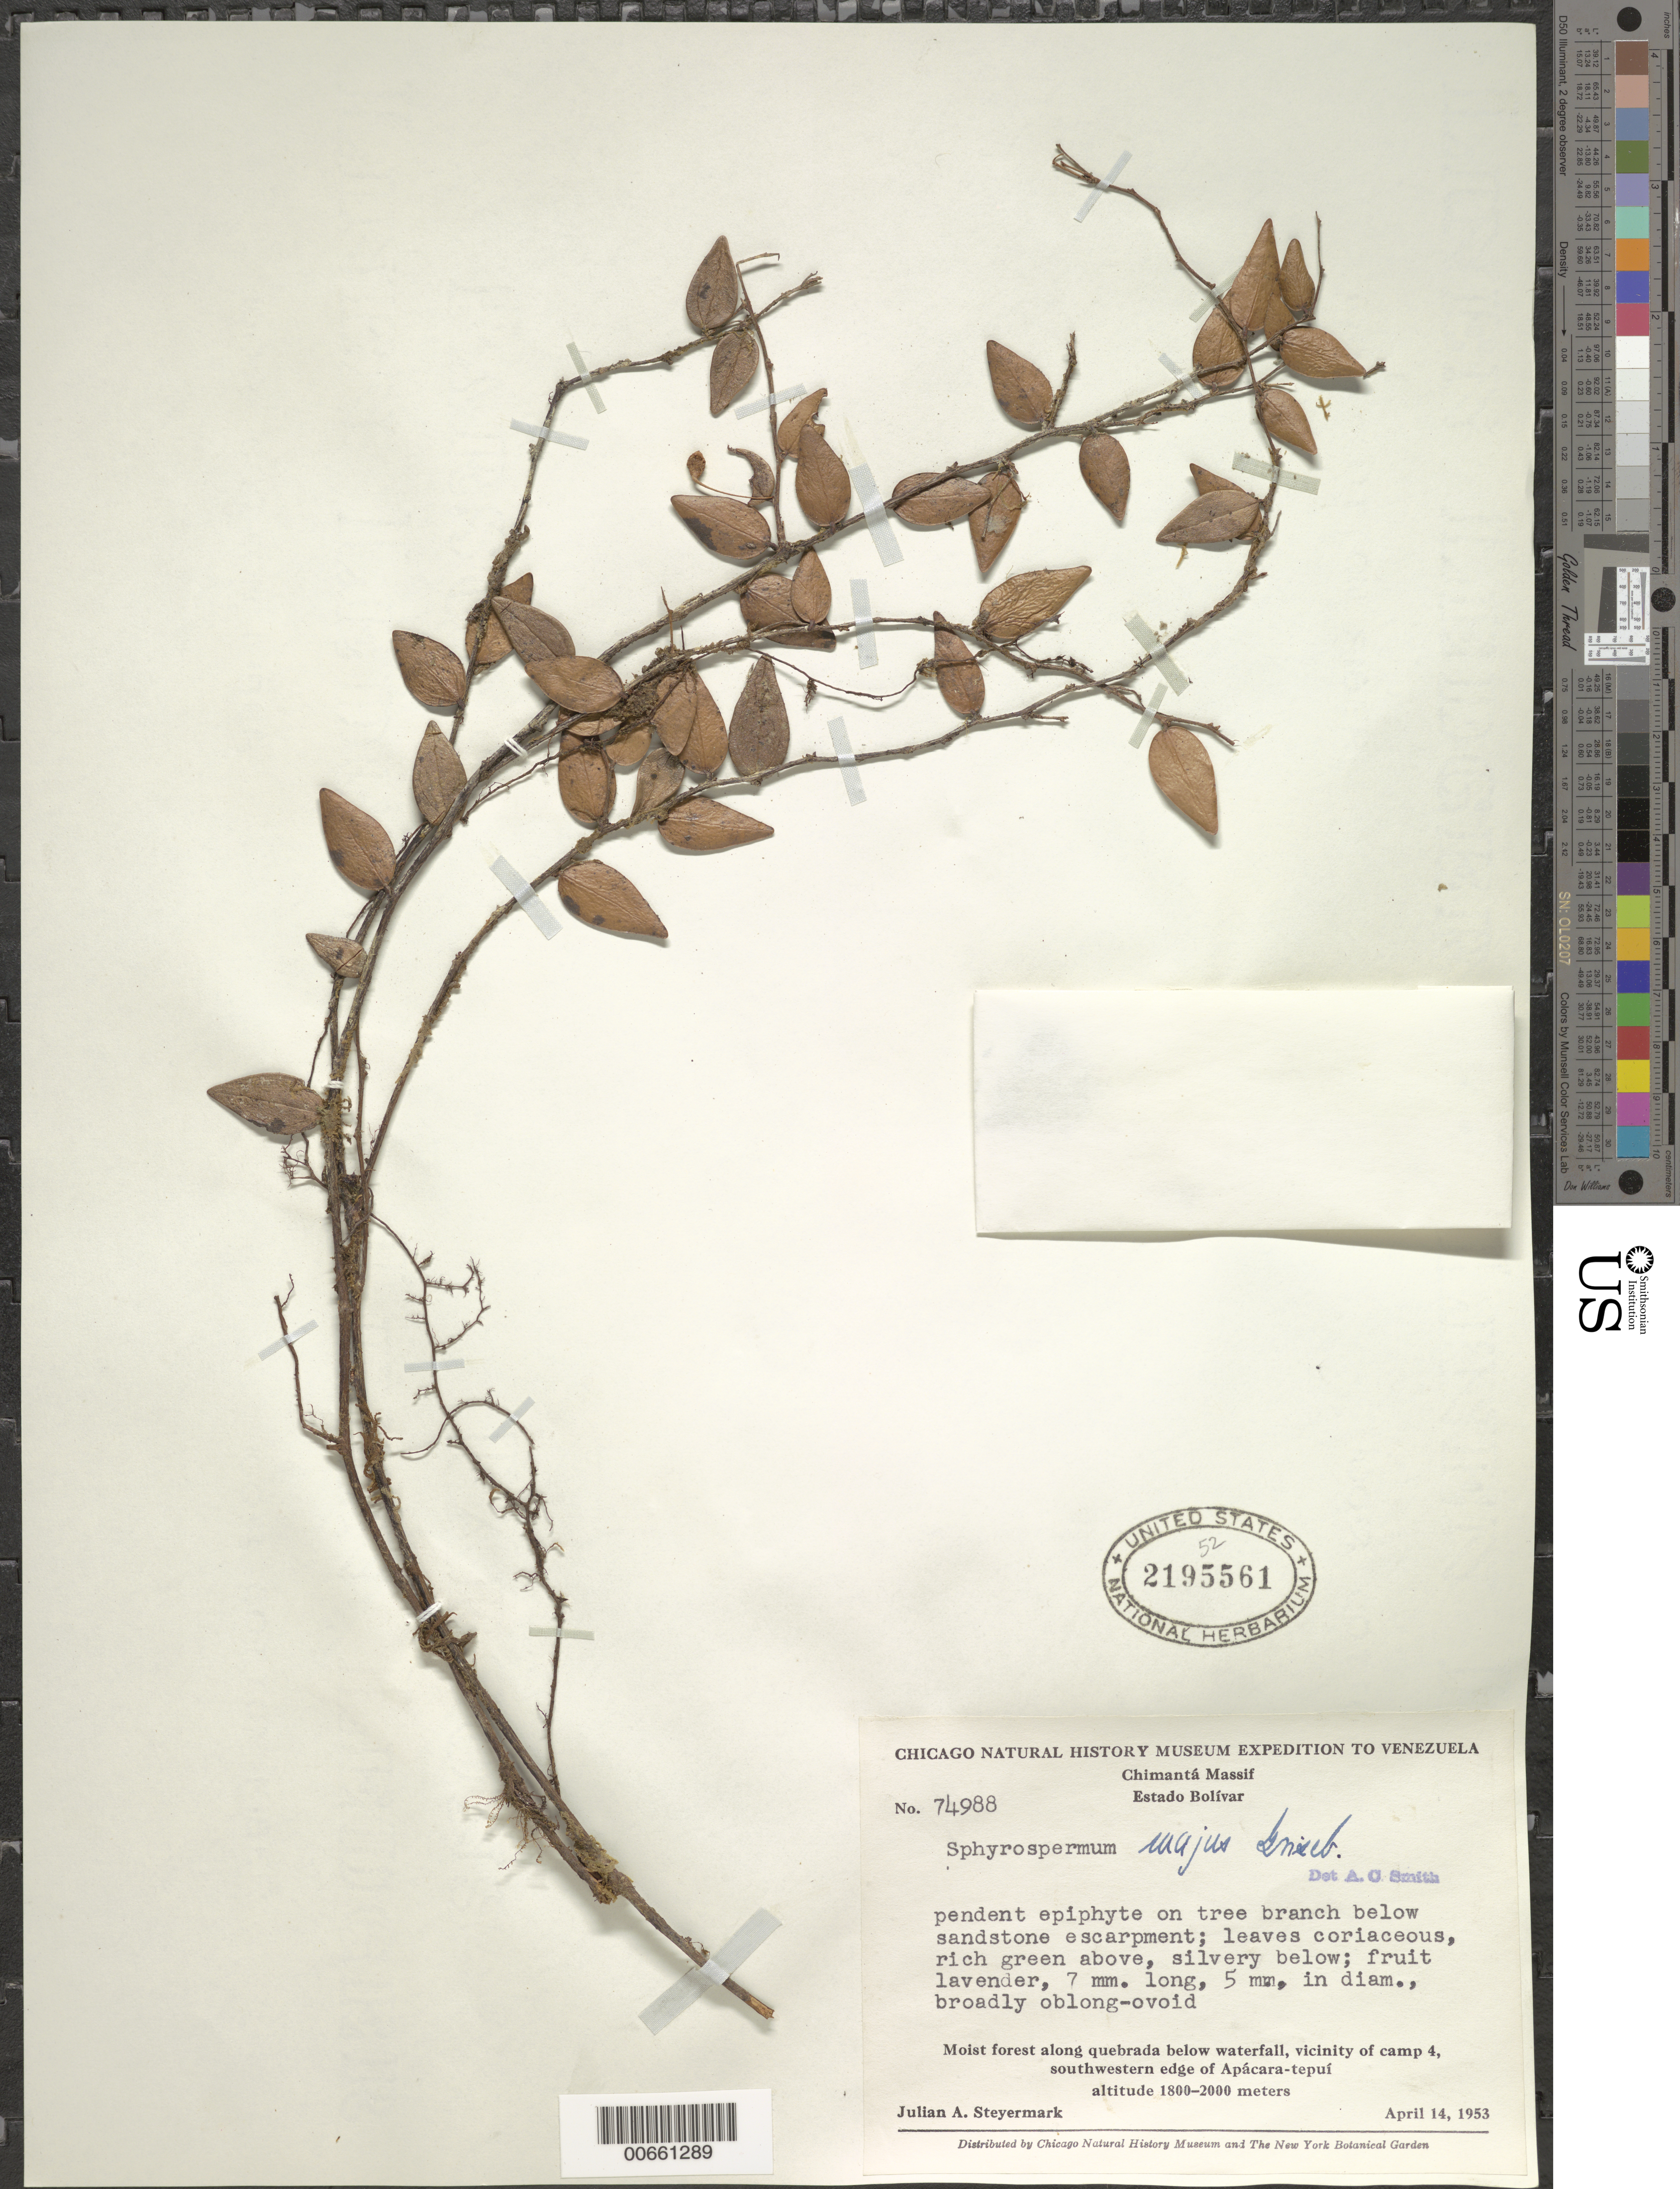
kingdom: Plantae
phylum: Tracheophyta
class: Magnoliopsida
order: Ericales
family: Ericaceae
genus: Sphyrospermum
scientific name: Sphyrospermum majus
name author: Griseb.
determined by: Smith, A. C.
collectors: J. Steyermark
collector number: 74988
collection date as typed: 14-Apr-53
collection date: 1953-04-14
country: Venezuela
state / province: Bolívar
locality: Chimantá Massif, Apácara-tepuí, vic. Camp 4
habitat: On tree branch below sandstone escarpment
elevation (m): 1800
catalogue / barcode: US 2195561